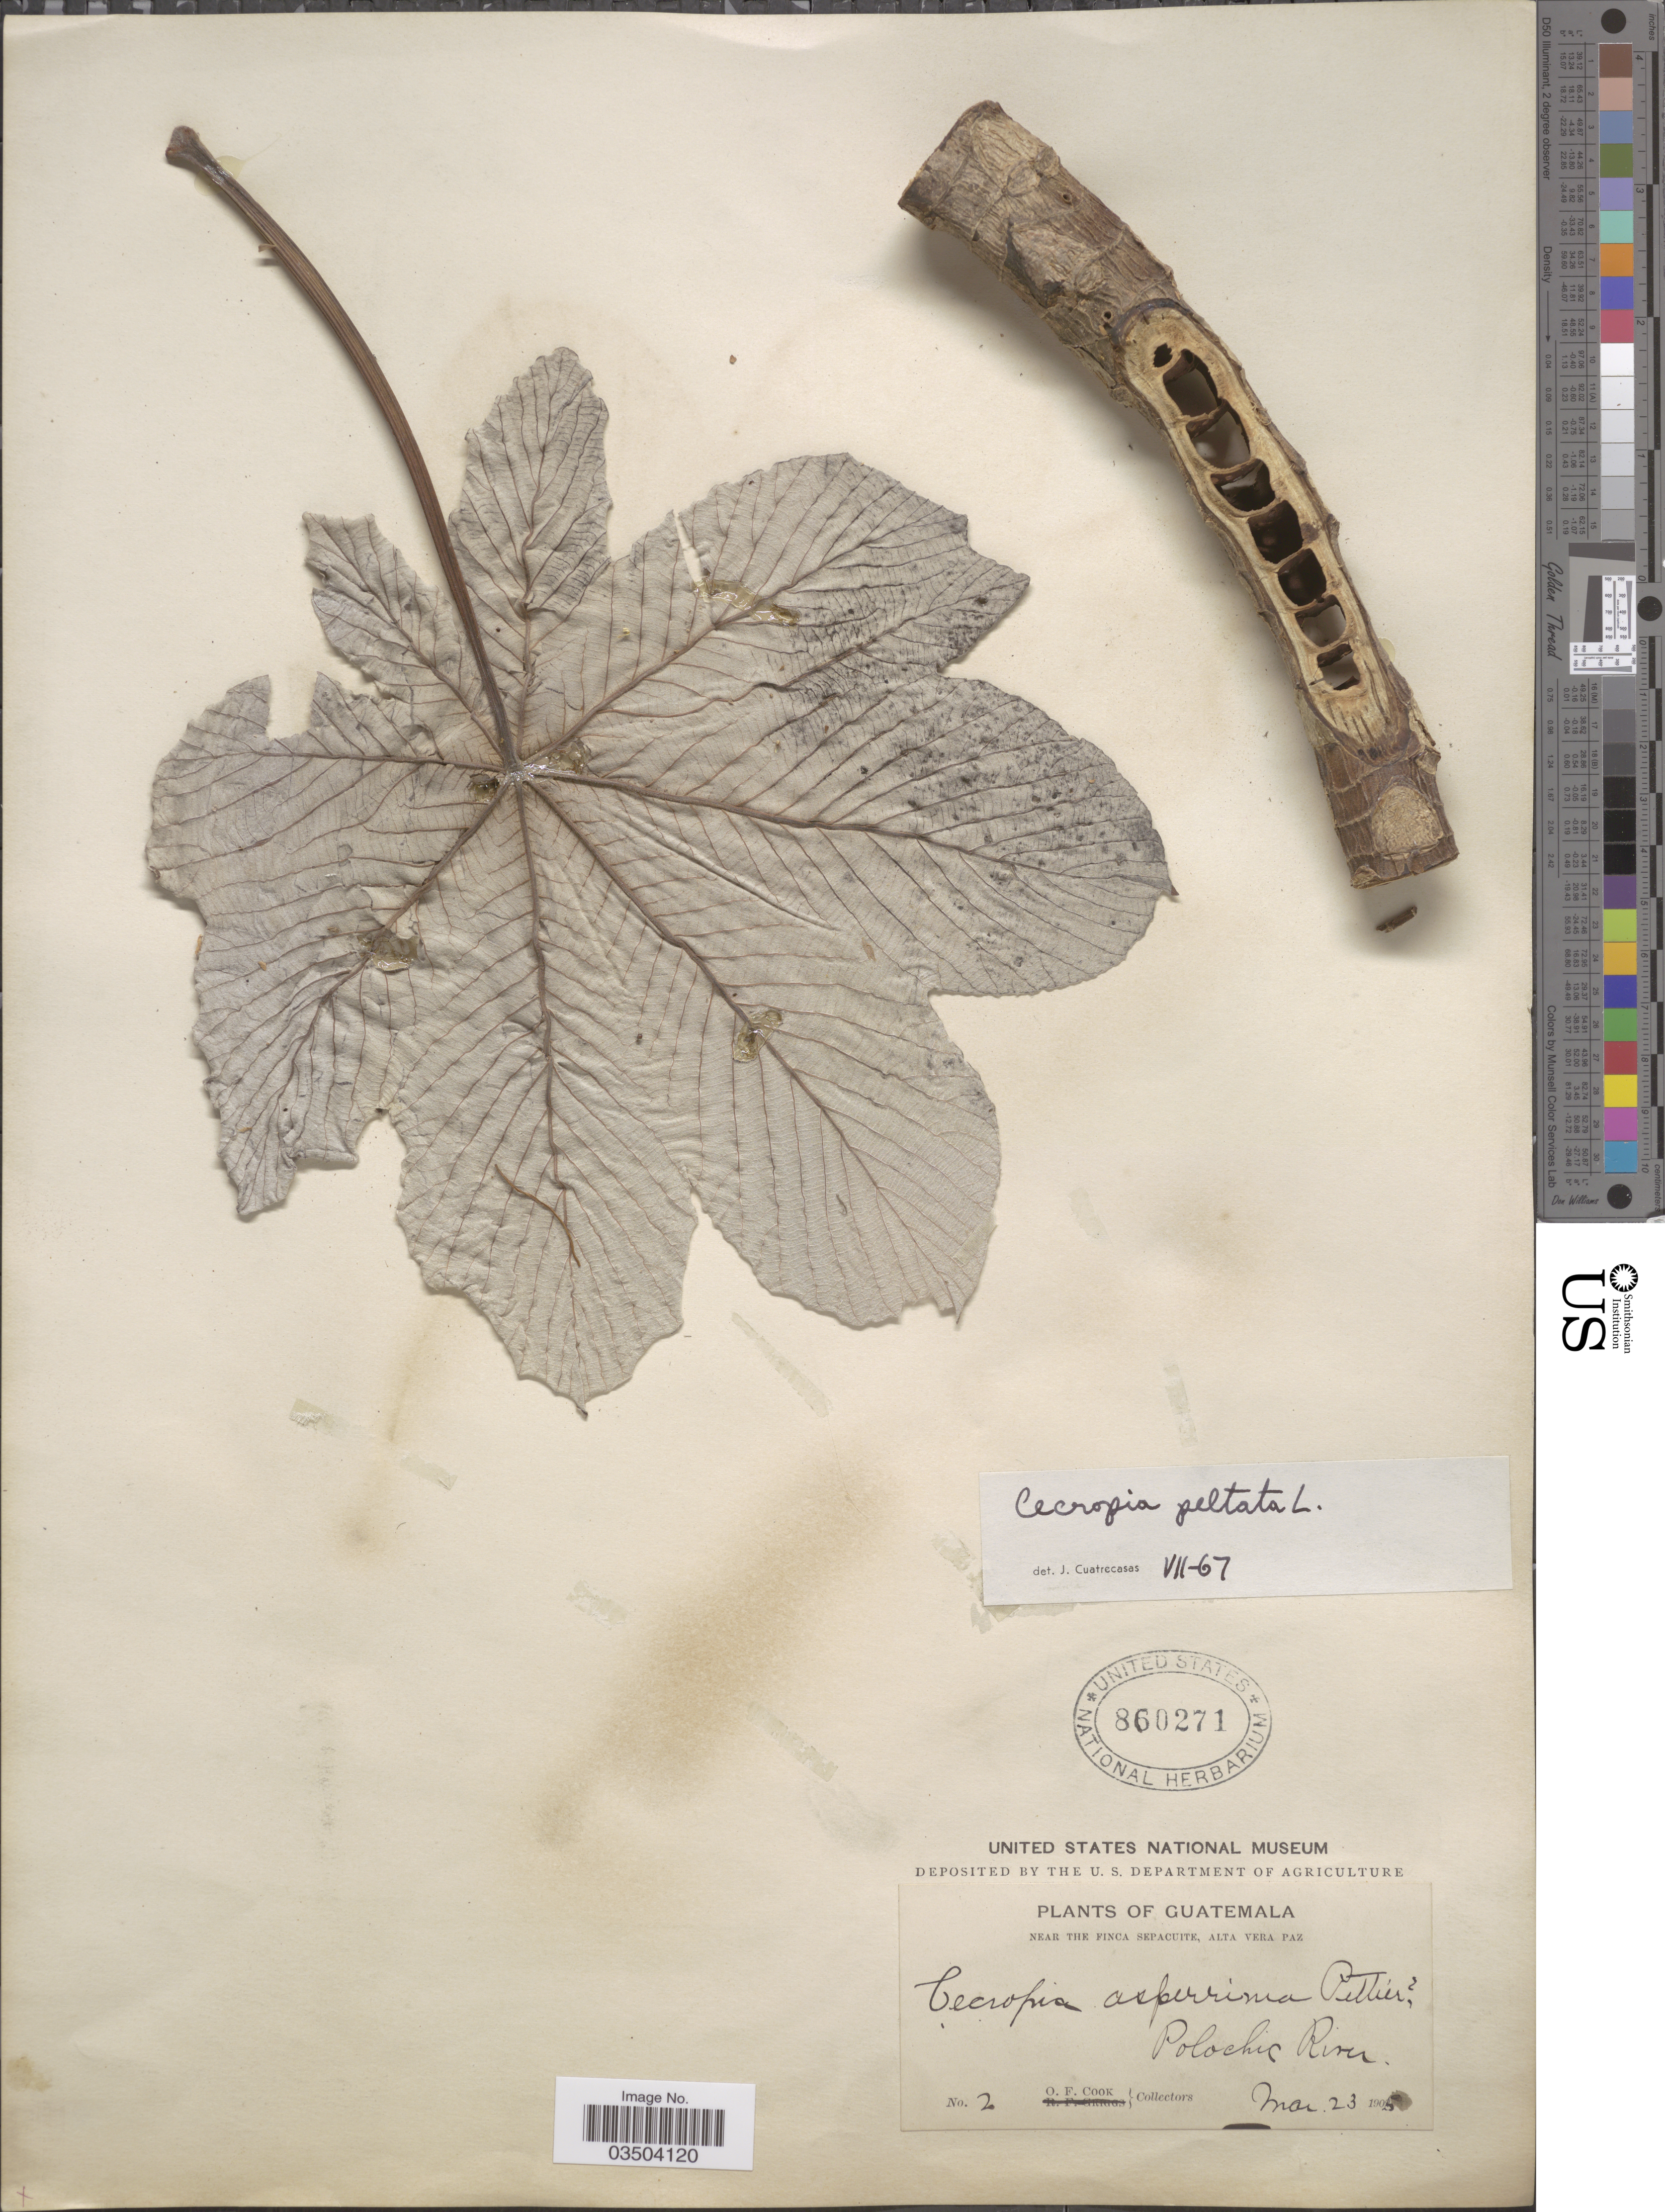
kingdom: Plantae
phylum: Tracheophyta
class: Magnoliopsida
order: Rosales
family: Urticaceae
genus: Cecropia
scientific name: Cecropia peltata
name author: L.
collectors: O. F. Cook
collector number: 2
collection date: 1905-05-23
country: Guatemala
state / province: Alta Verapaz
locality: Near the Finca Sepacuite, Alta Vera Paz. Polochic River,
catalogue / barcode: US 860271